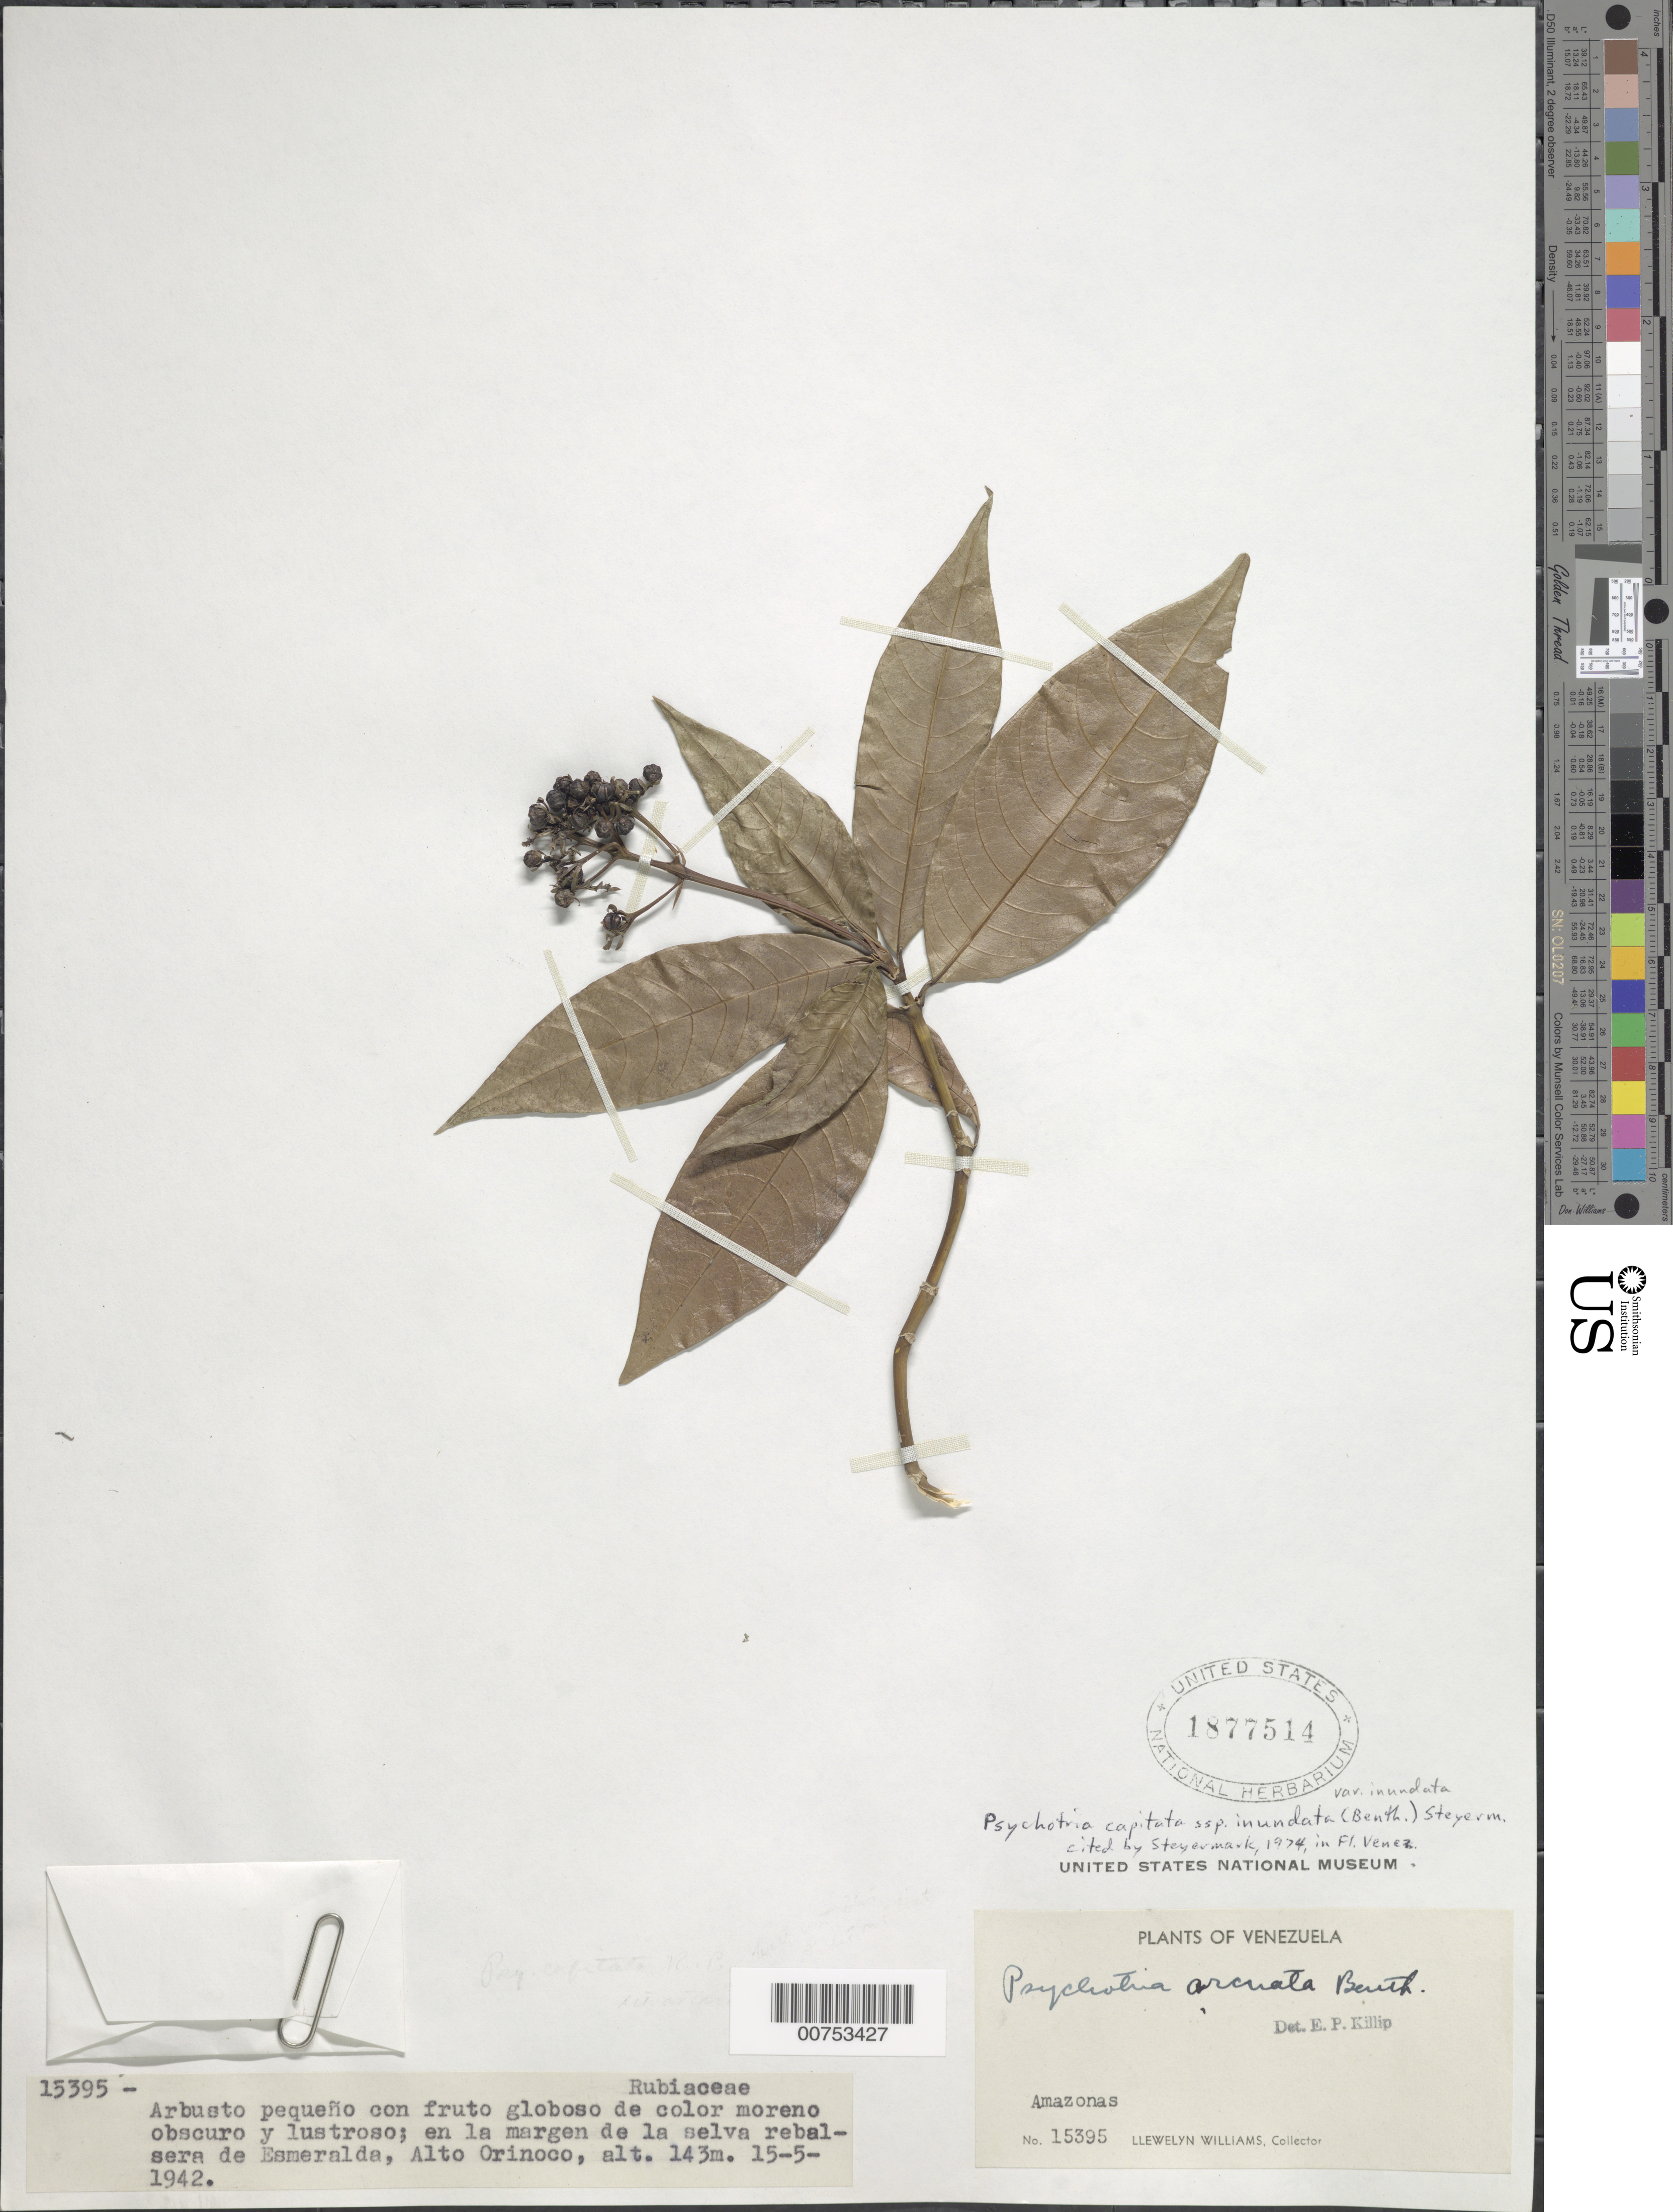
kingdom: Plantae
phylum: Tracheophyta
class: Magnoliopsida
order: Gentianales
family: Rubiaceae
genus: Psychotria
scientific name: Psychotria capitata var. inundata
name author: (Benth.) Steyerm.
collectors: Ll. Williams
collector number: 15395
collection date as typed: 15-May-42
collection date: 1942-05-15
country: Venezuela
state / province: Amazonas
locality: Esmeralda, Alto Orinoco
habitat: Margen de la selva rebalsera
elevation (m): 143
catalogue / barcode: US 1877514